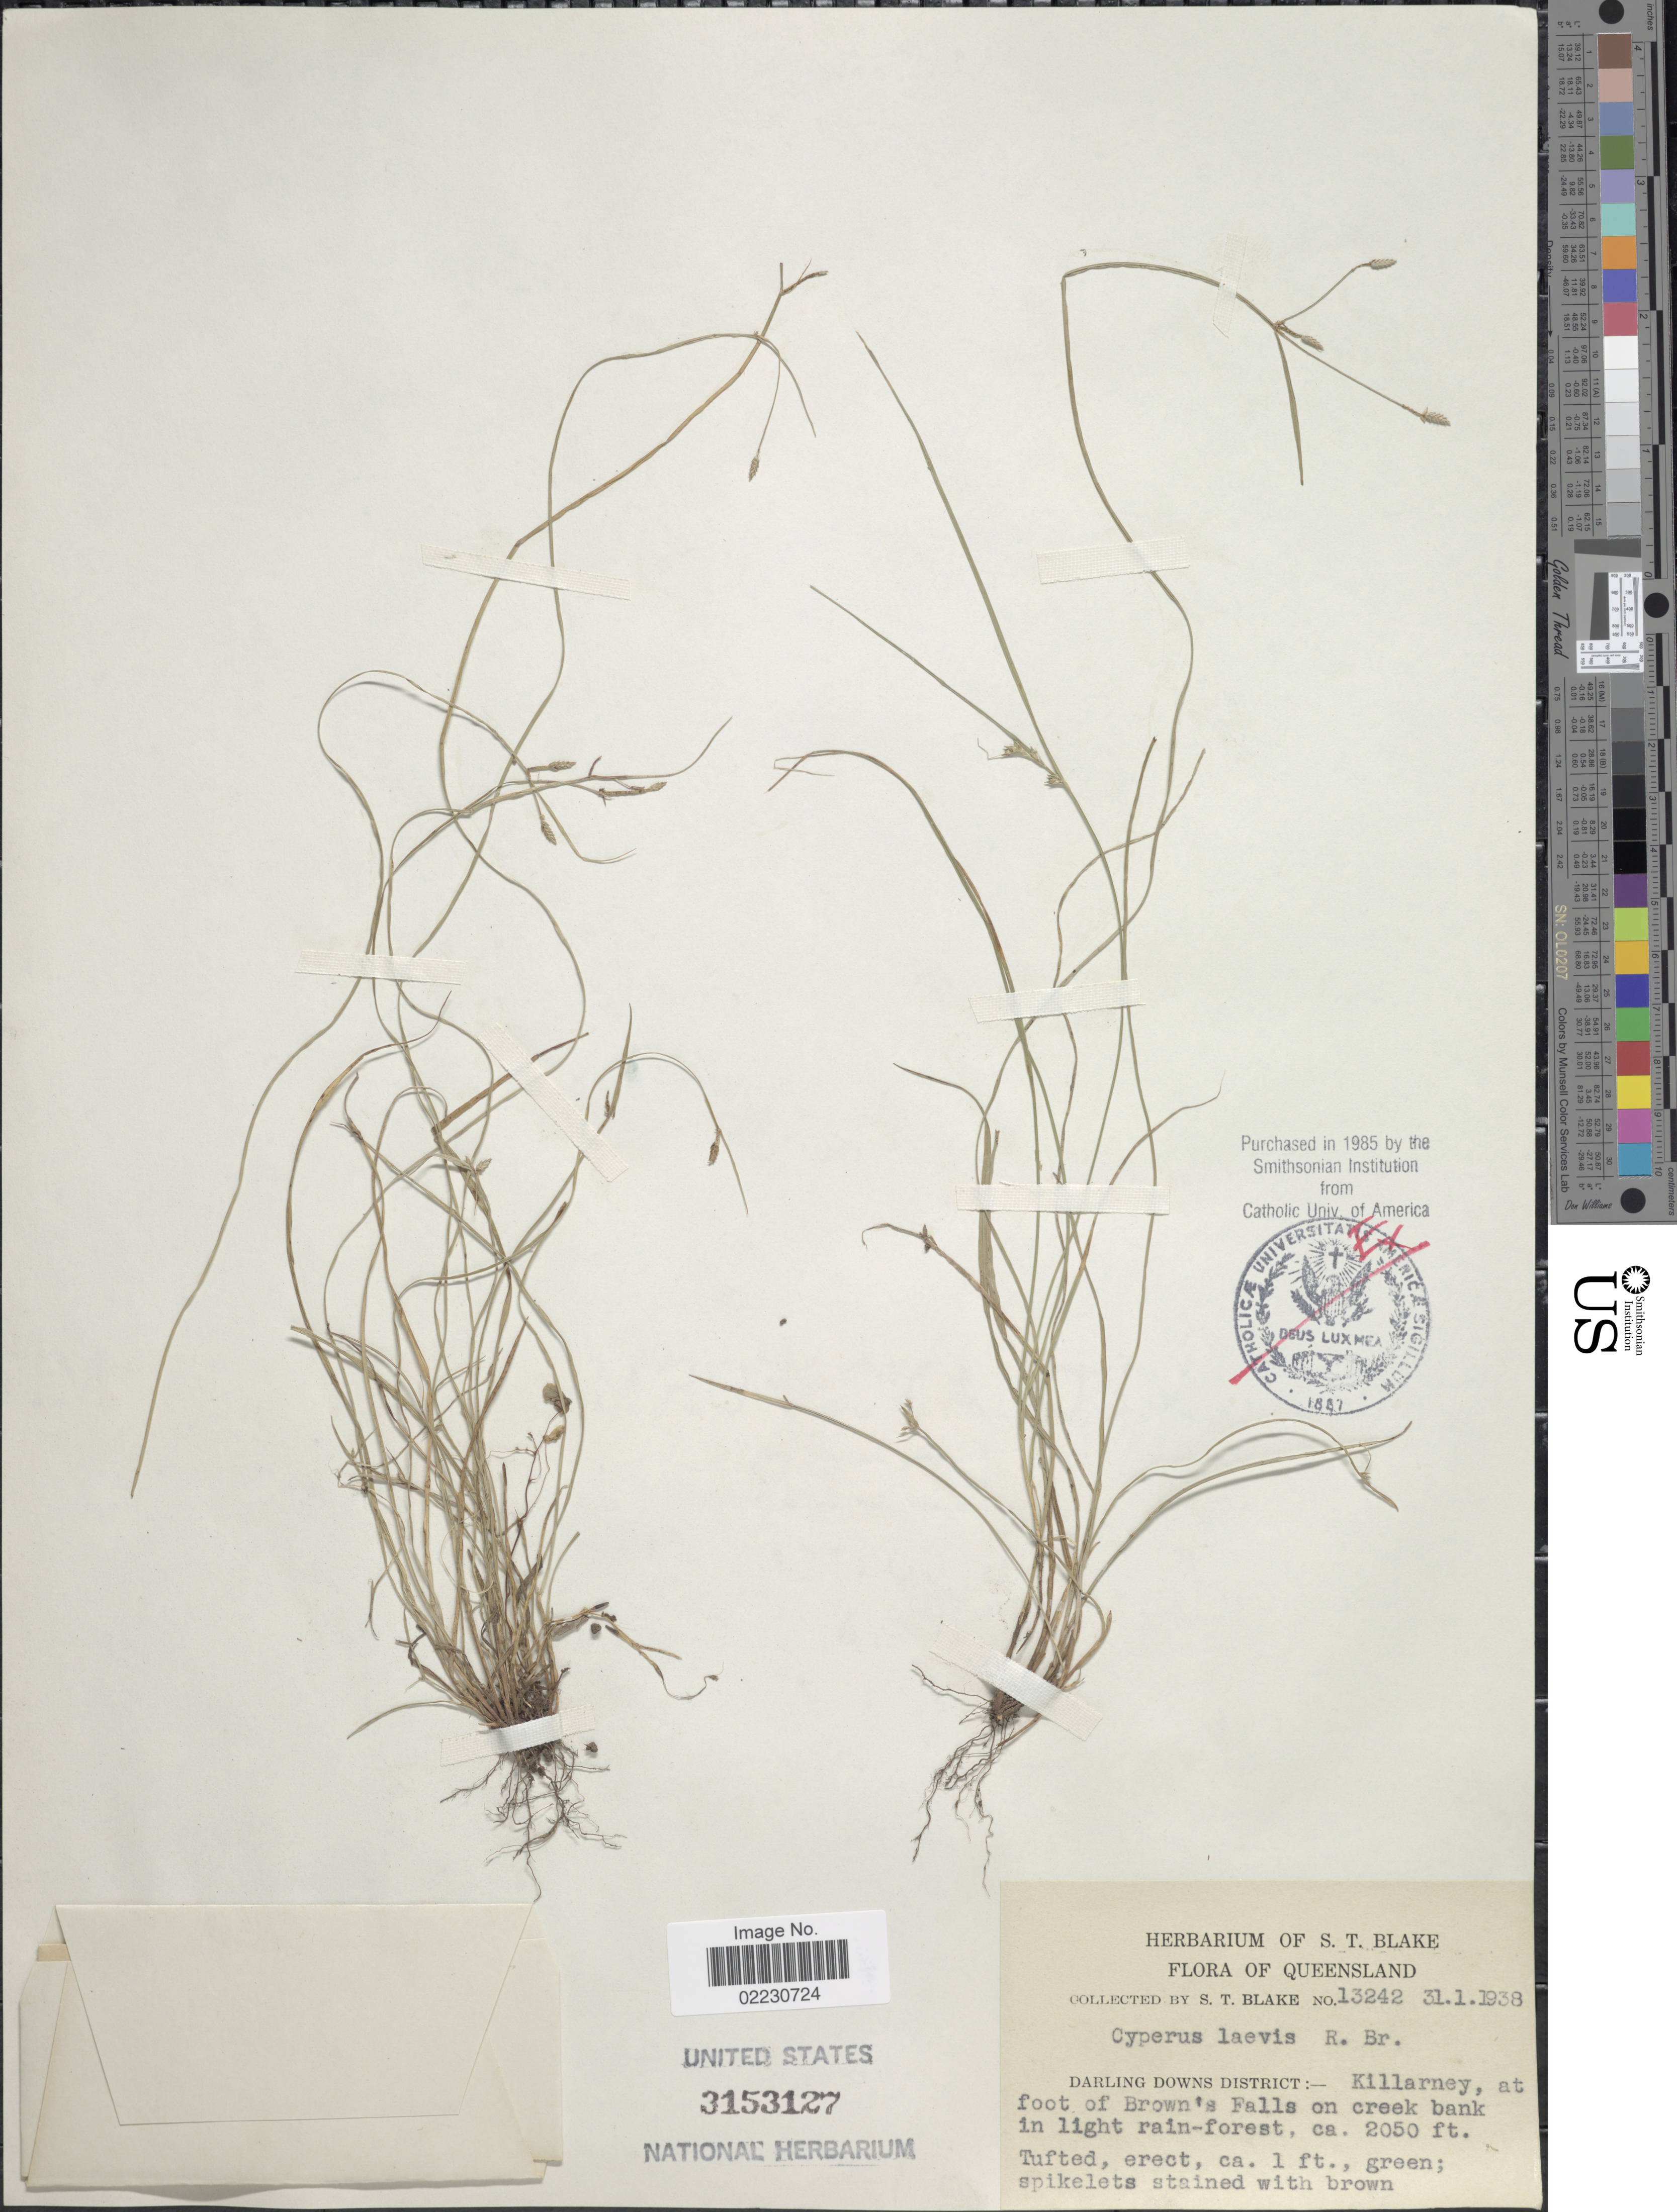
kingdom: Plantae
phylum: Tracheophyta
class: Liliopsida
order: Poales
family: Cyperaceae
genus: Cyperus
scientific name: Cyperus laevis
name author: R. Br.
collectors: S. T. Blake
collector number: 13242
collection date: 1938-01-31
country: Australia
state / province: Queensland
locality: Darling Downs District;- Killarney, at foot of Brown's Falls on creek bank in light rain-forest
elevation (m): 625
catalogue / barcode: US 3153127